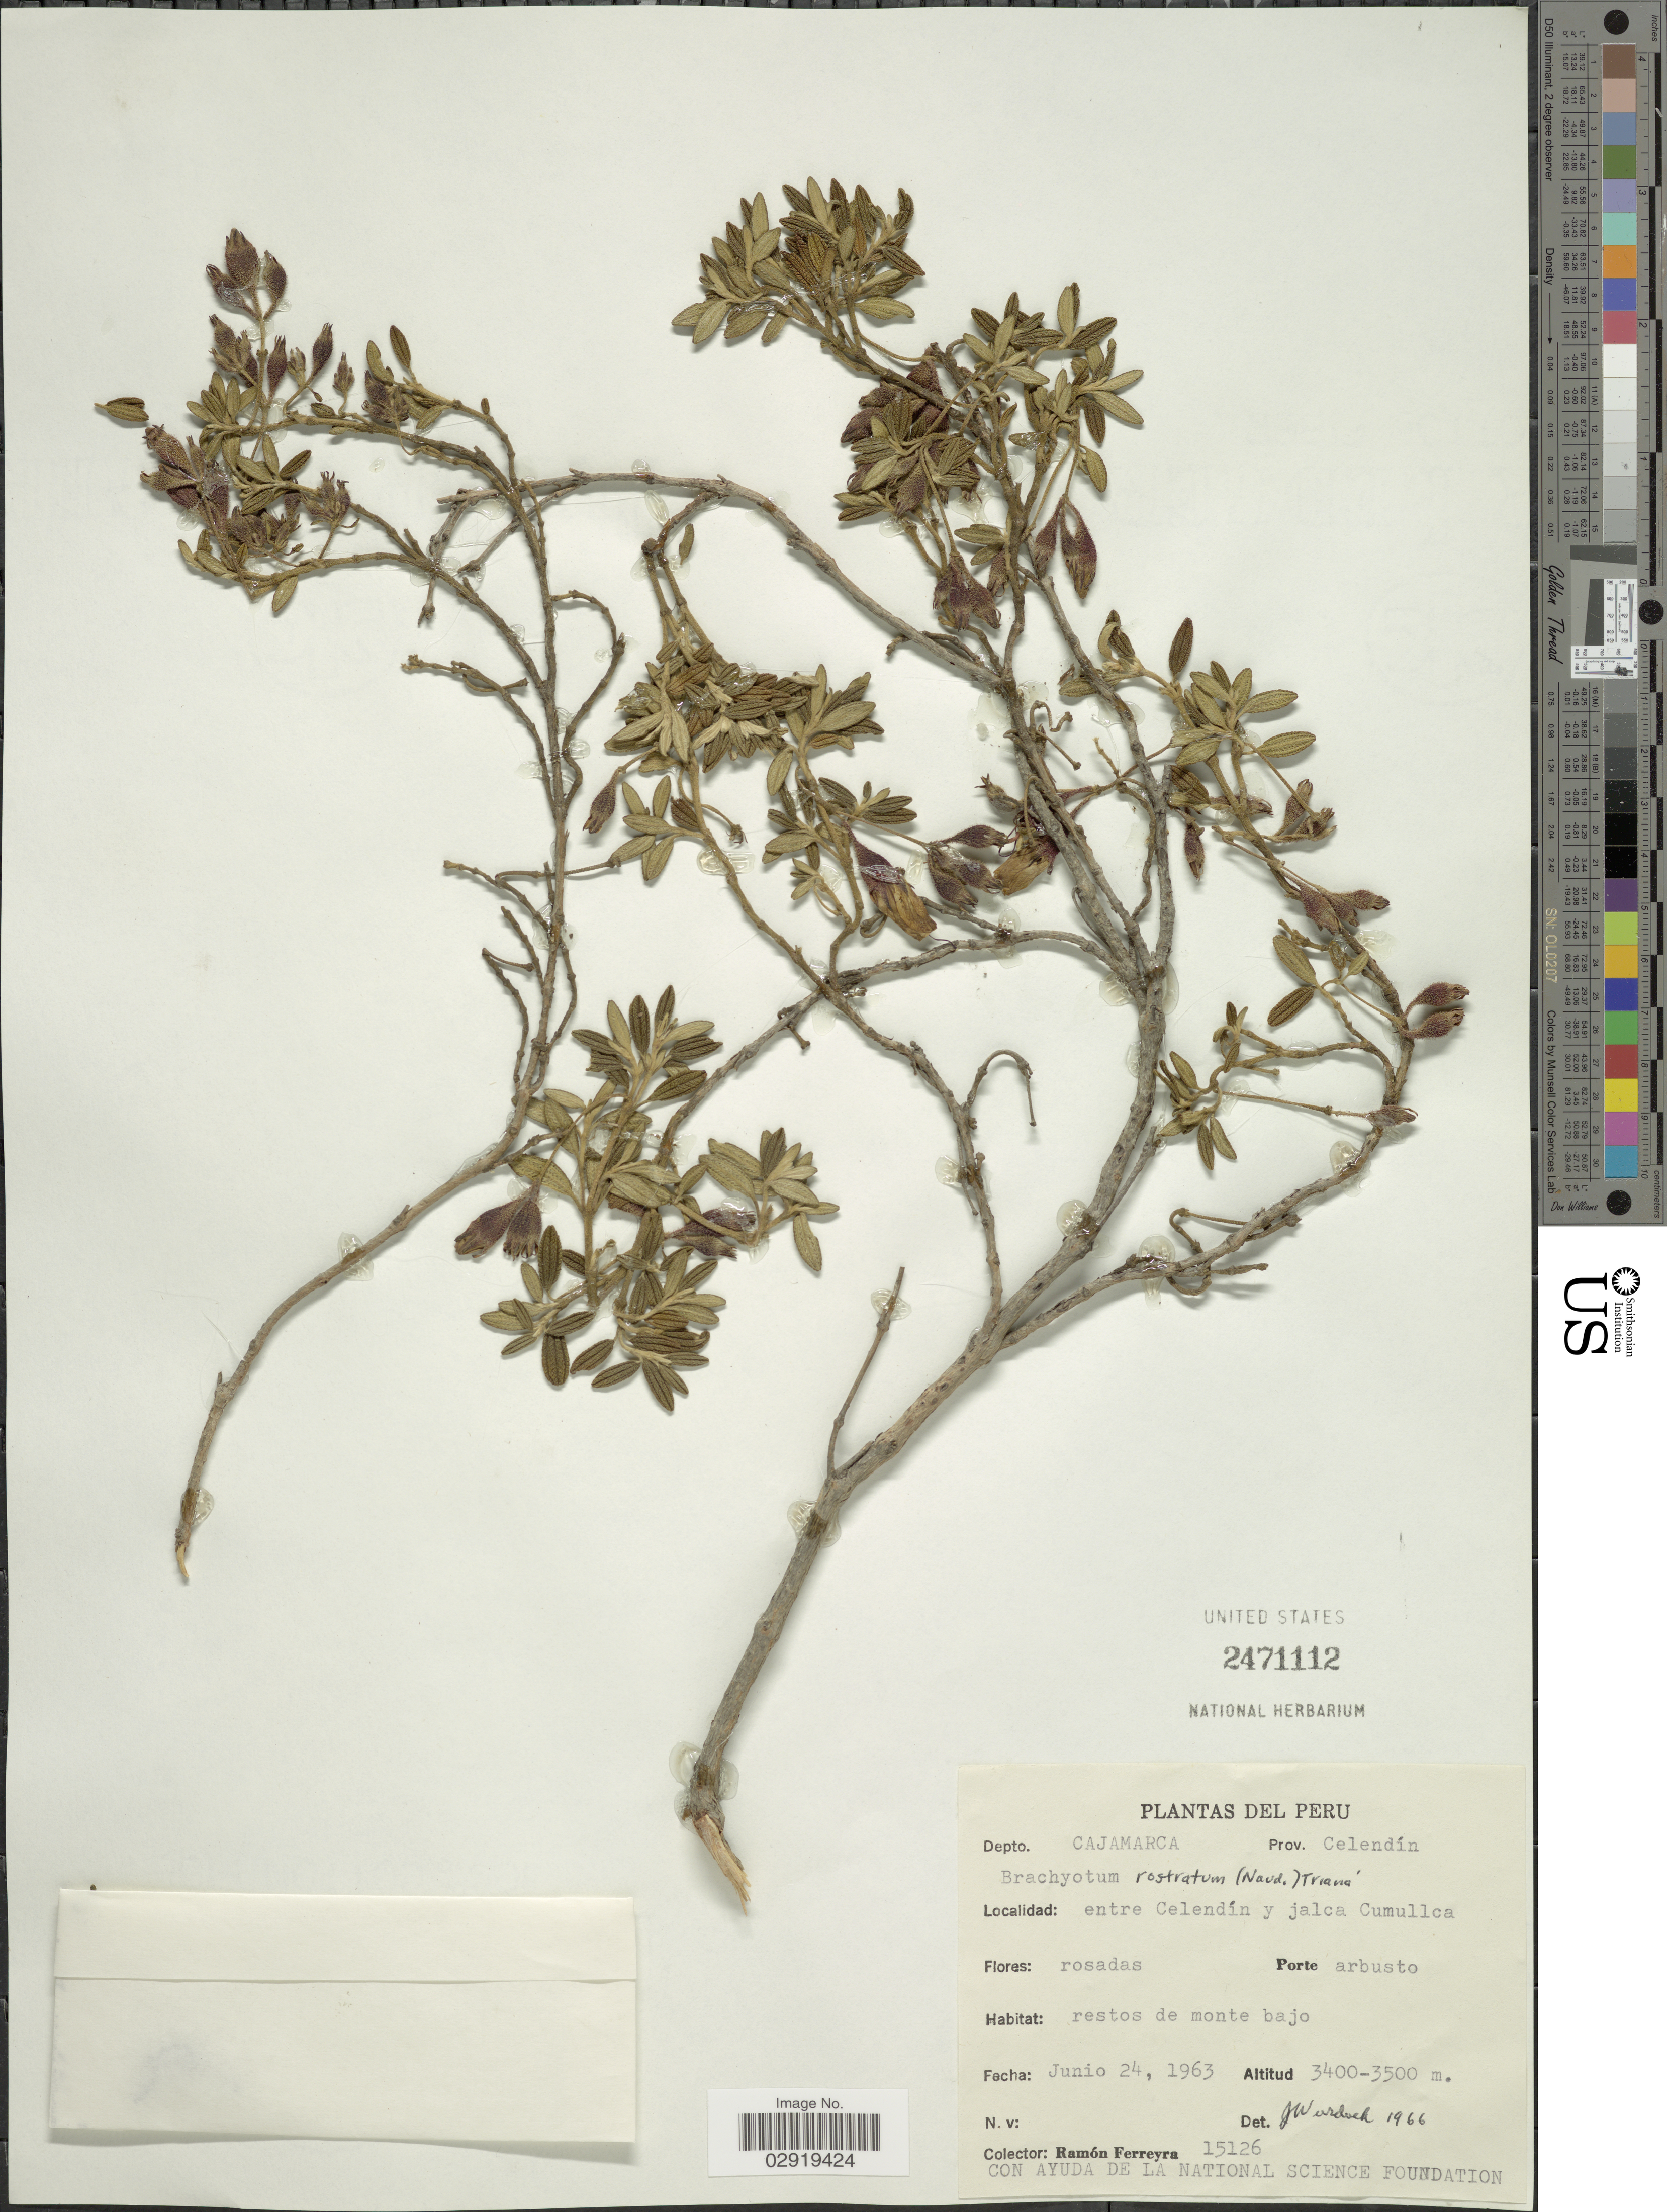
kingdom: Plantae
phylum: Tracheophyta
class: Magnoliopsida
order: Myrtales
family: Melastomataceae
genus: Brachyotum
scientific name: Brachyotum rostratum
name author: (Naudin) Triana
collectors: R. A. Ferreyra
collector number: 15126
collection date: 1963-06-24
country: Peru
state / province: Cajamarca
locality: Depto. Cajamarca. Prov. Celendín. Entre Celendín y jalca Cumullca.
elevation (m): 3400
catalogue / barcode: US 2471112